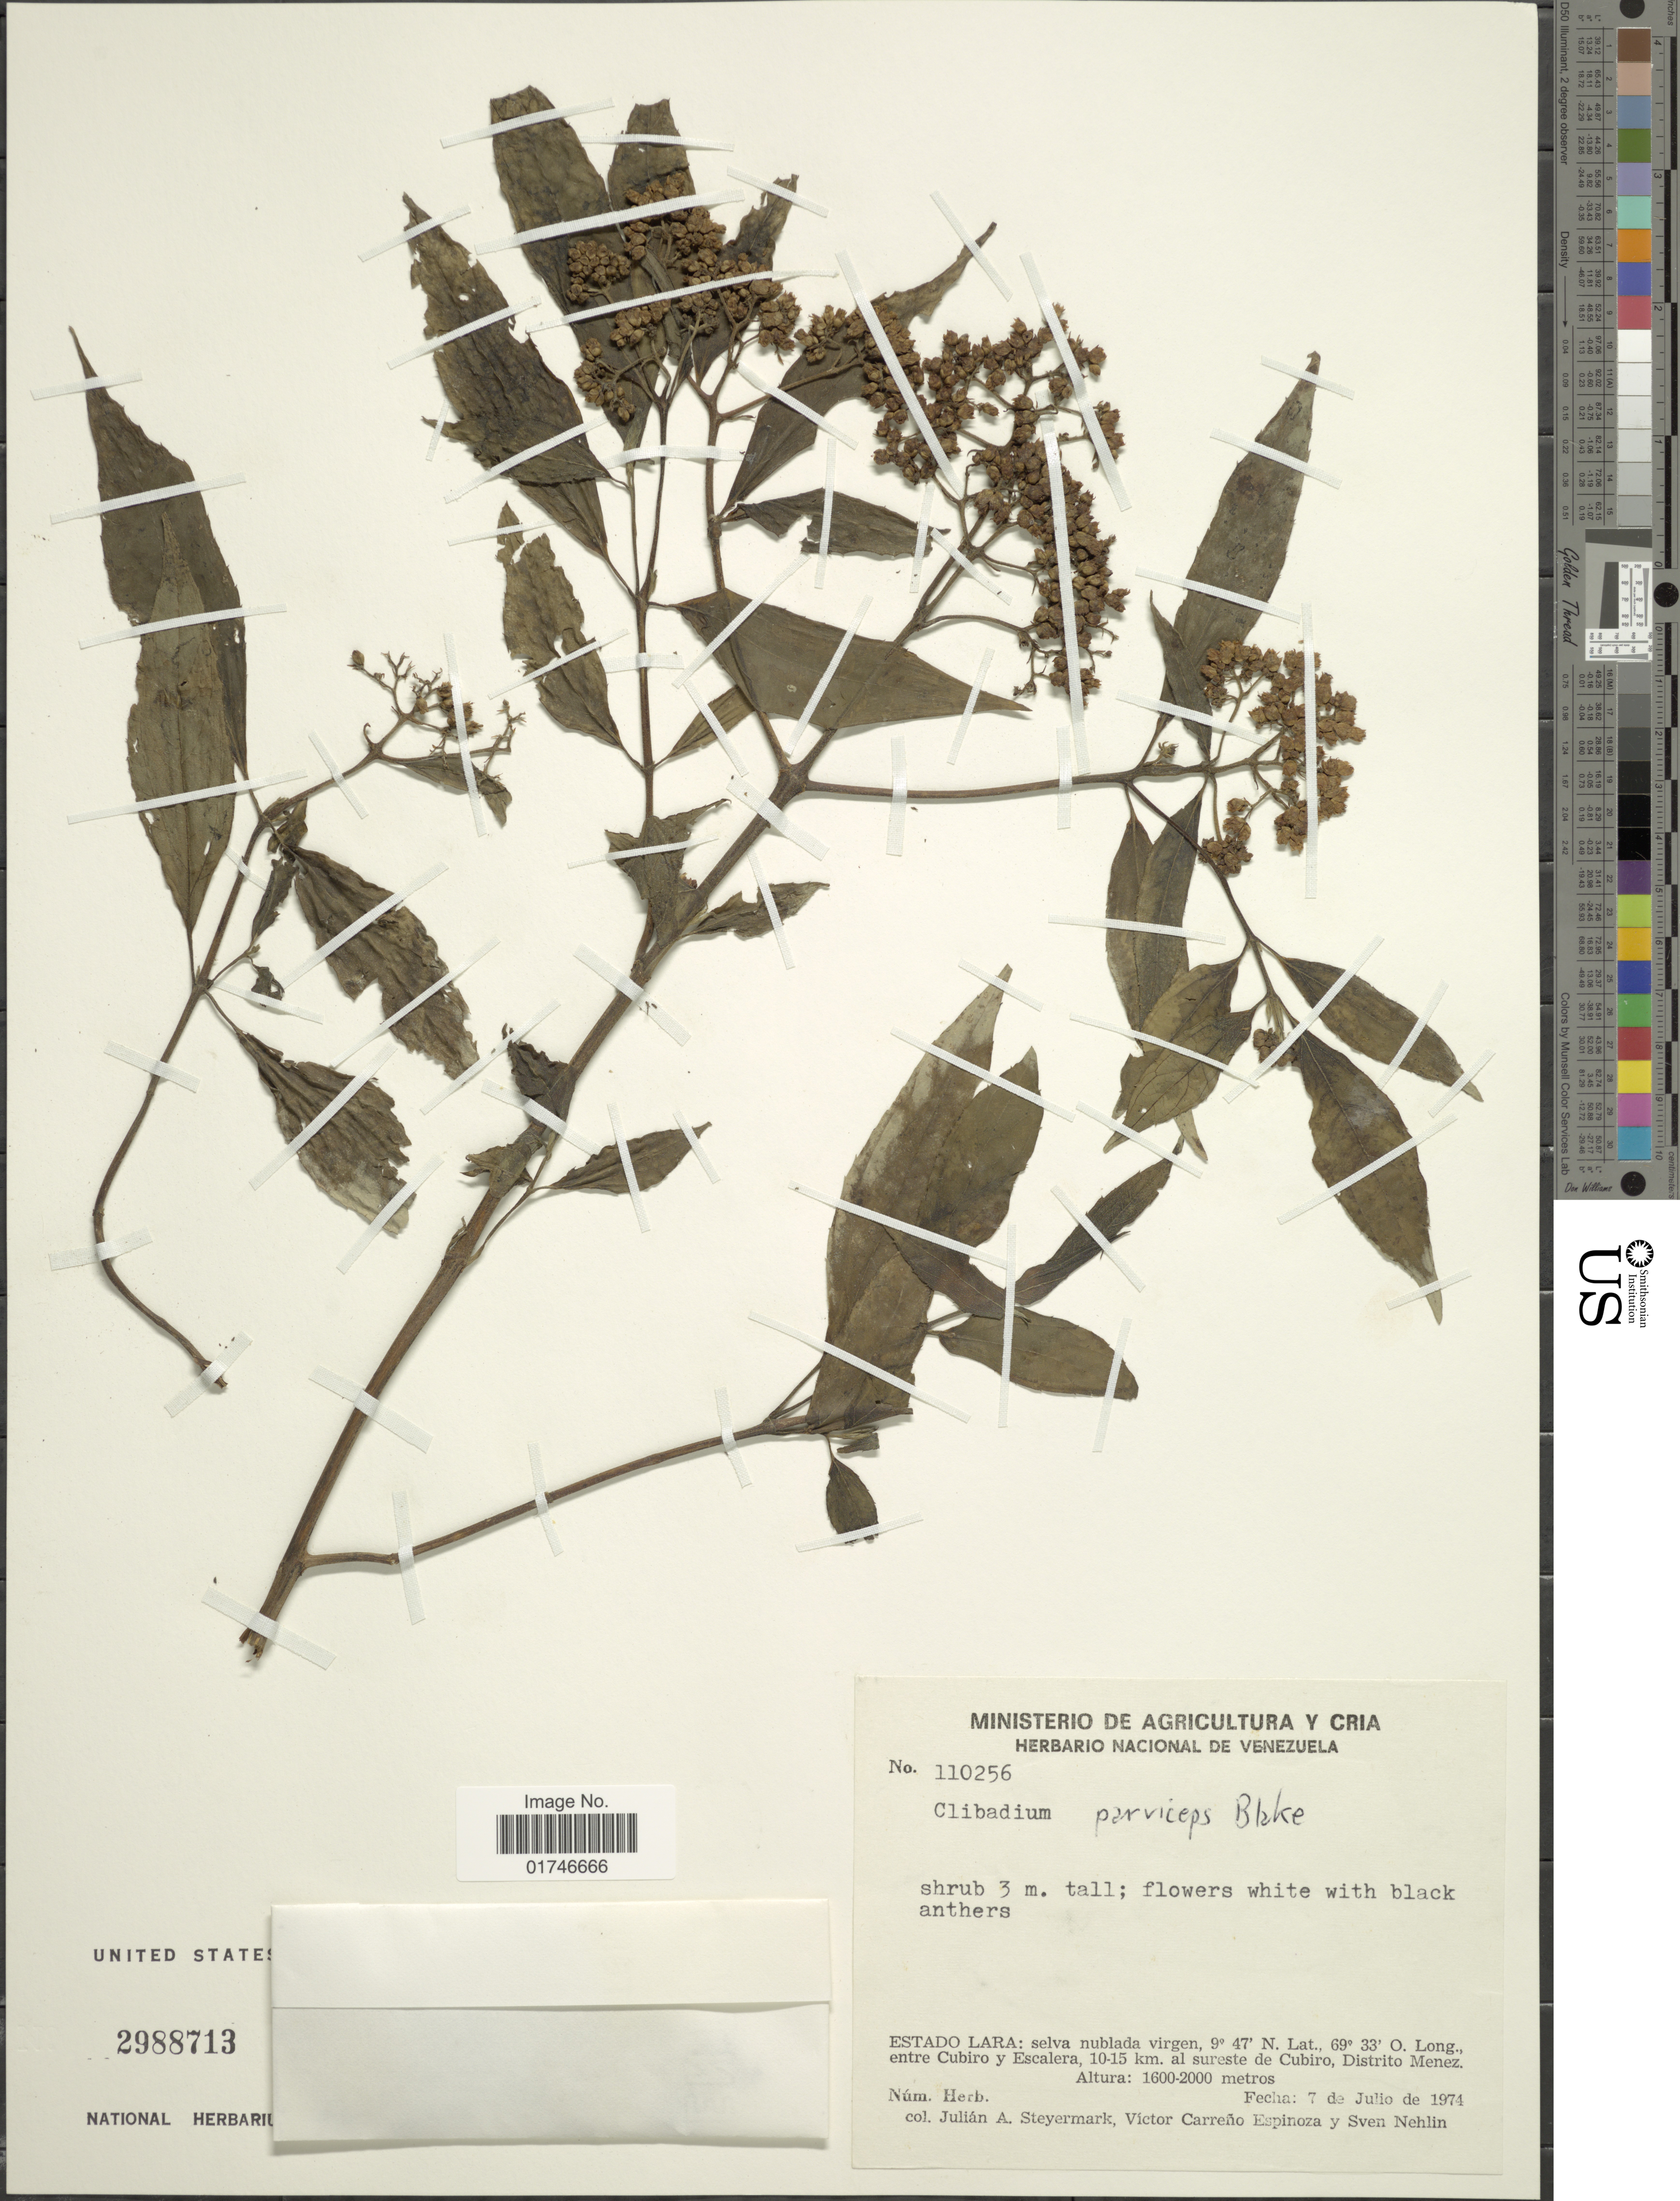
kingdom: Plantae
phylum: Tracheophyta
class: Magnoliopsida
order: Asterales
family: Asteraceae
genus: Clibadium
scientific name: Clibadium parviceps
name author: S.F. Blake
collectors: J. Steyermark, V. Carreño E. & S. Nehlin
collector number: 110256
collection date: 1974-07-07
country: Venezuela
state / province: Lara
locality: Estado Lara: selva nublada virgen, entre Cubiro y Escalera, 10-15 km. al sureste de Cubiro, Distrito Menez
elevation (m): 1600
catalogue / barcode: US 2988713